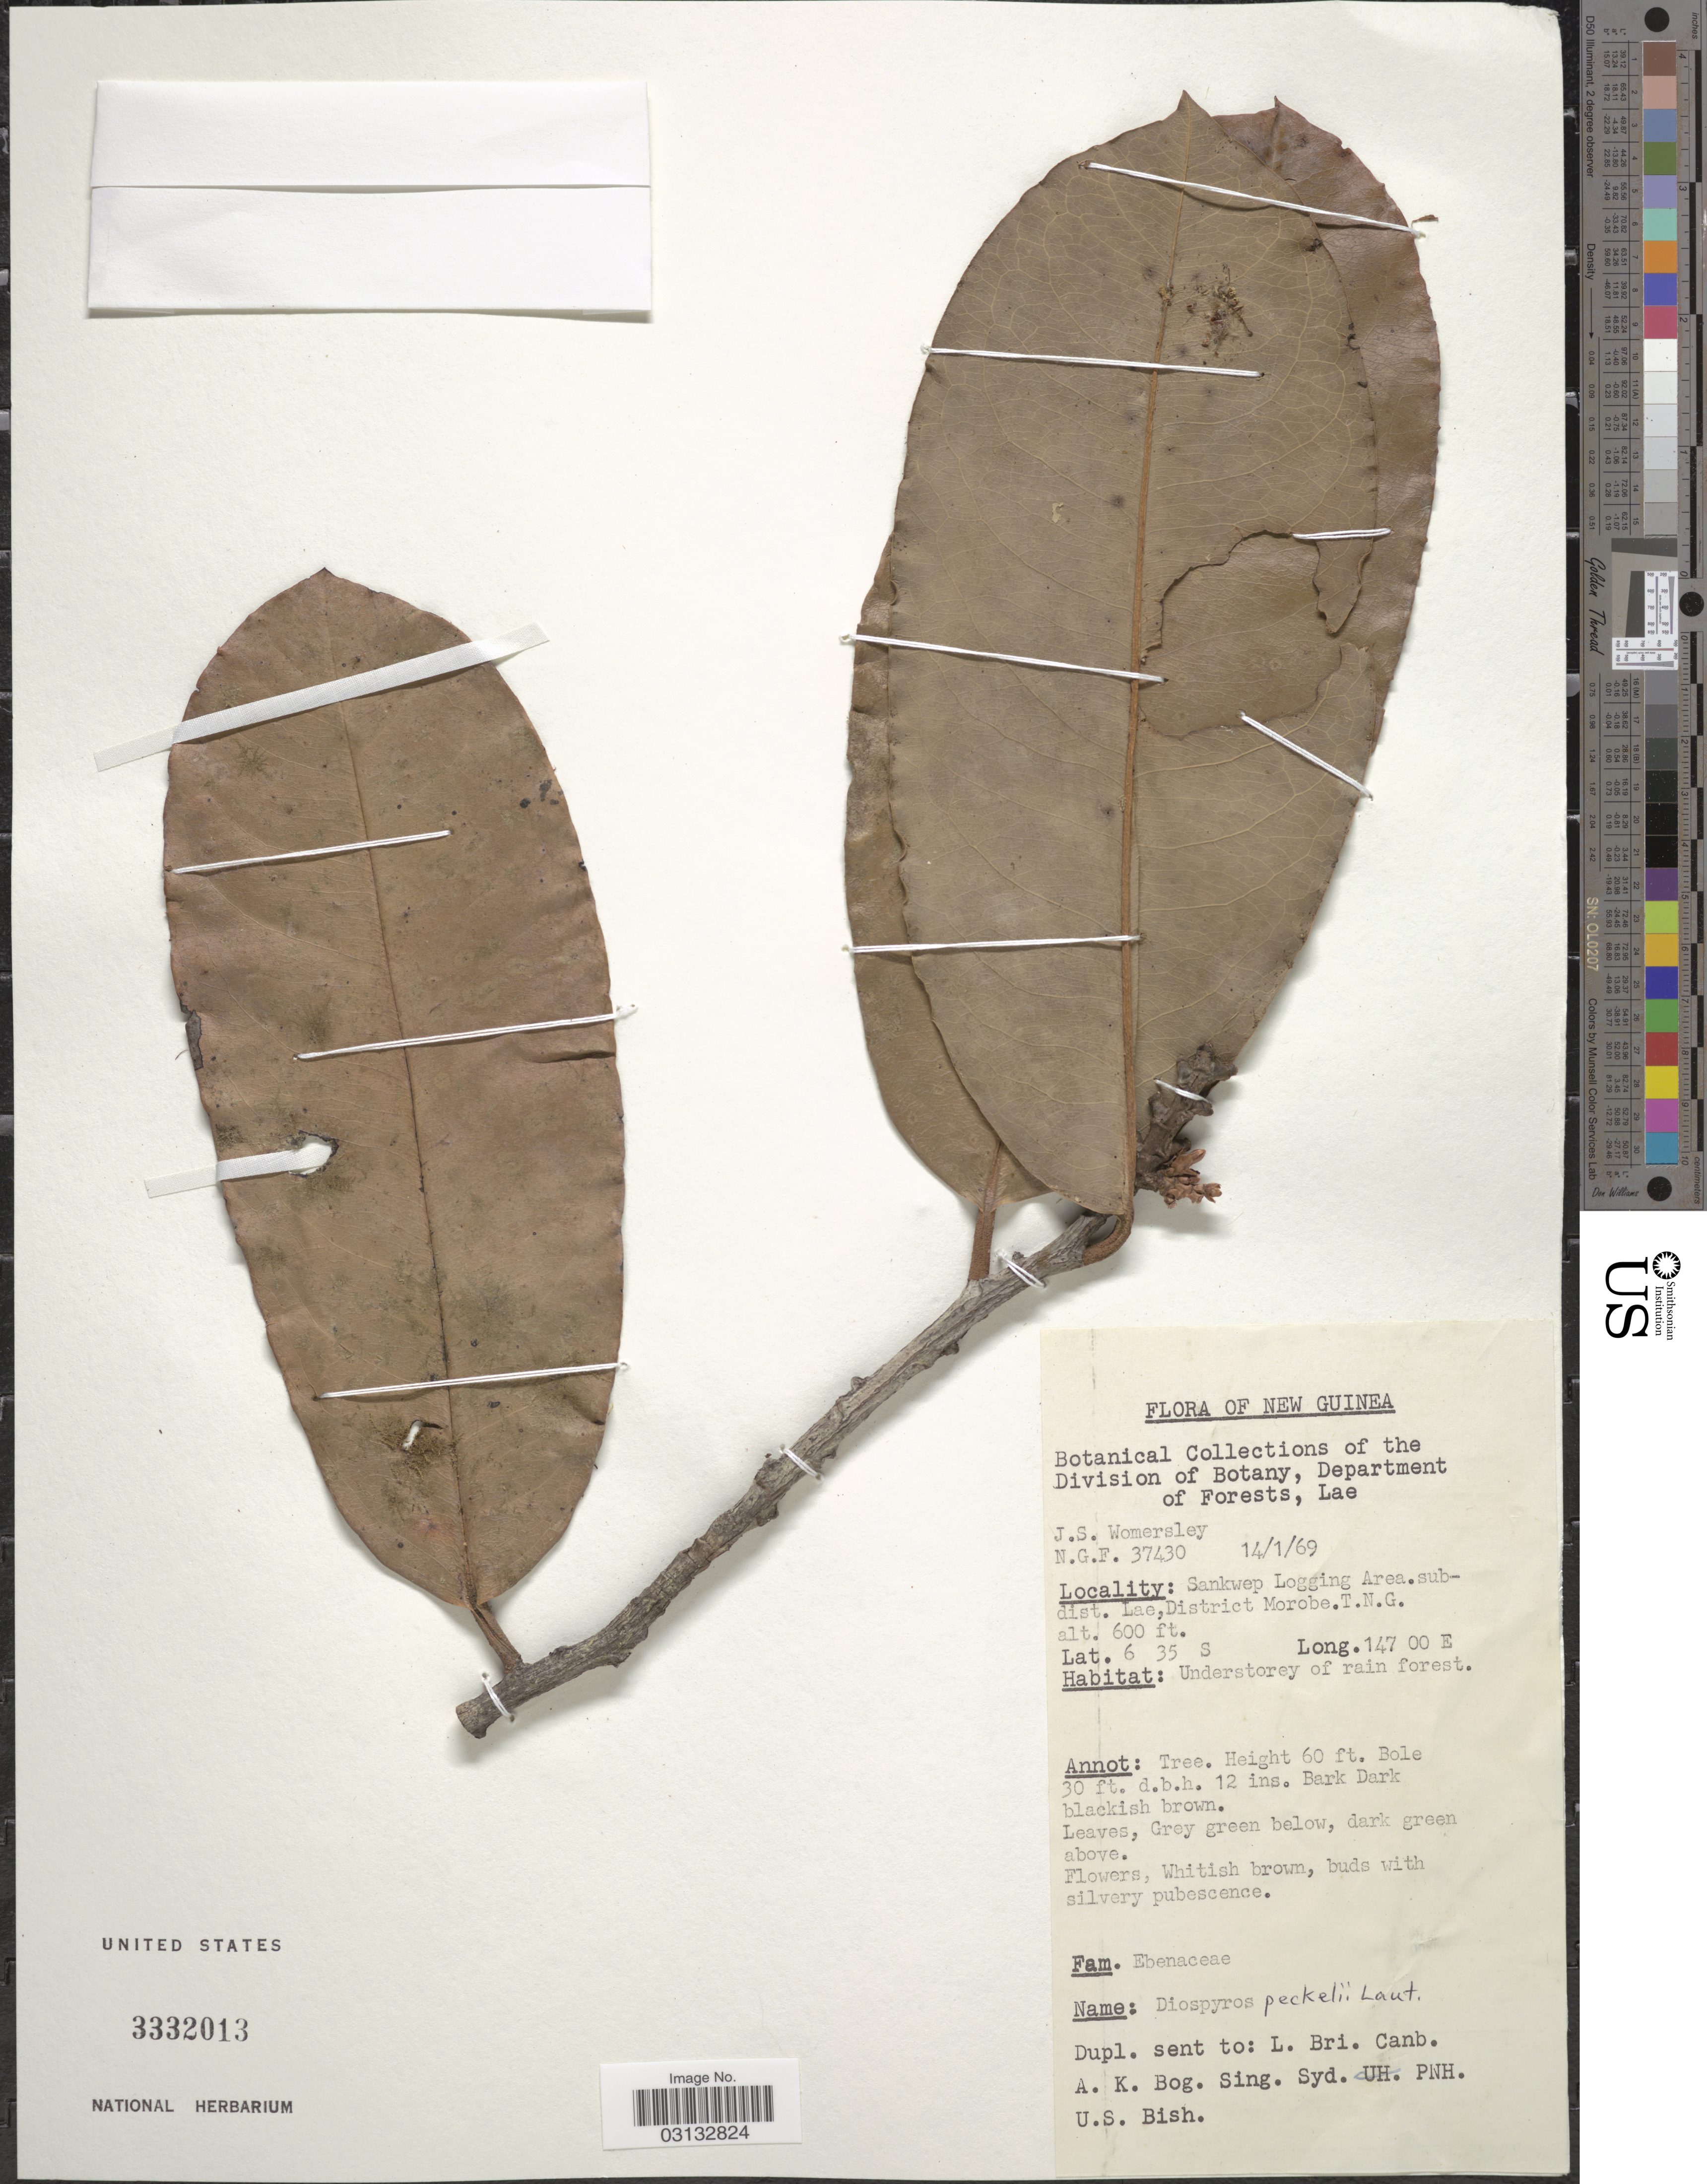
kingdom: Plantae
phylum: Tracheophyta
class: Magnoliopsida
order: Ericales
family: Ebenaceae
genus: Diospyros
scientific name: Diospyros peekelii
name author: Lauterb.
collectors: J. S. Womersley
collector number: NGF37430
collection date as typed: Transcribed d/m/y: 14/1/69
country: Papua New Guinea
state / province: Morobe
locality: New Guinea, Sankwep Logging Area. subdist. Lae, District Morobe. T.N.G.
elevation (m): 183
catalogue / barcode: US 3332013